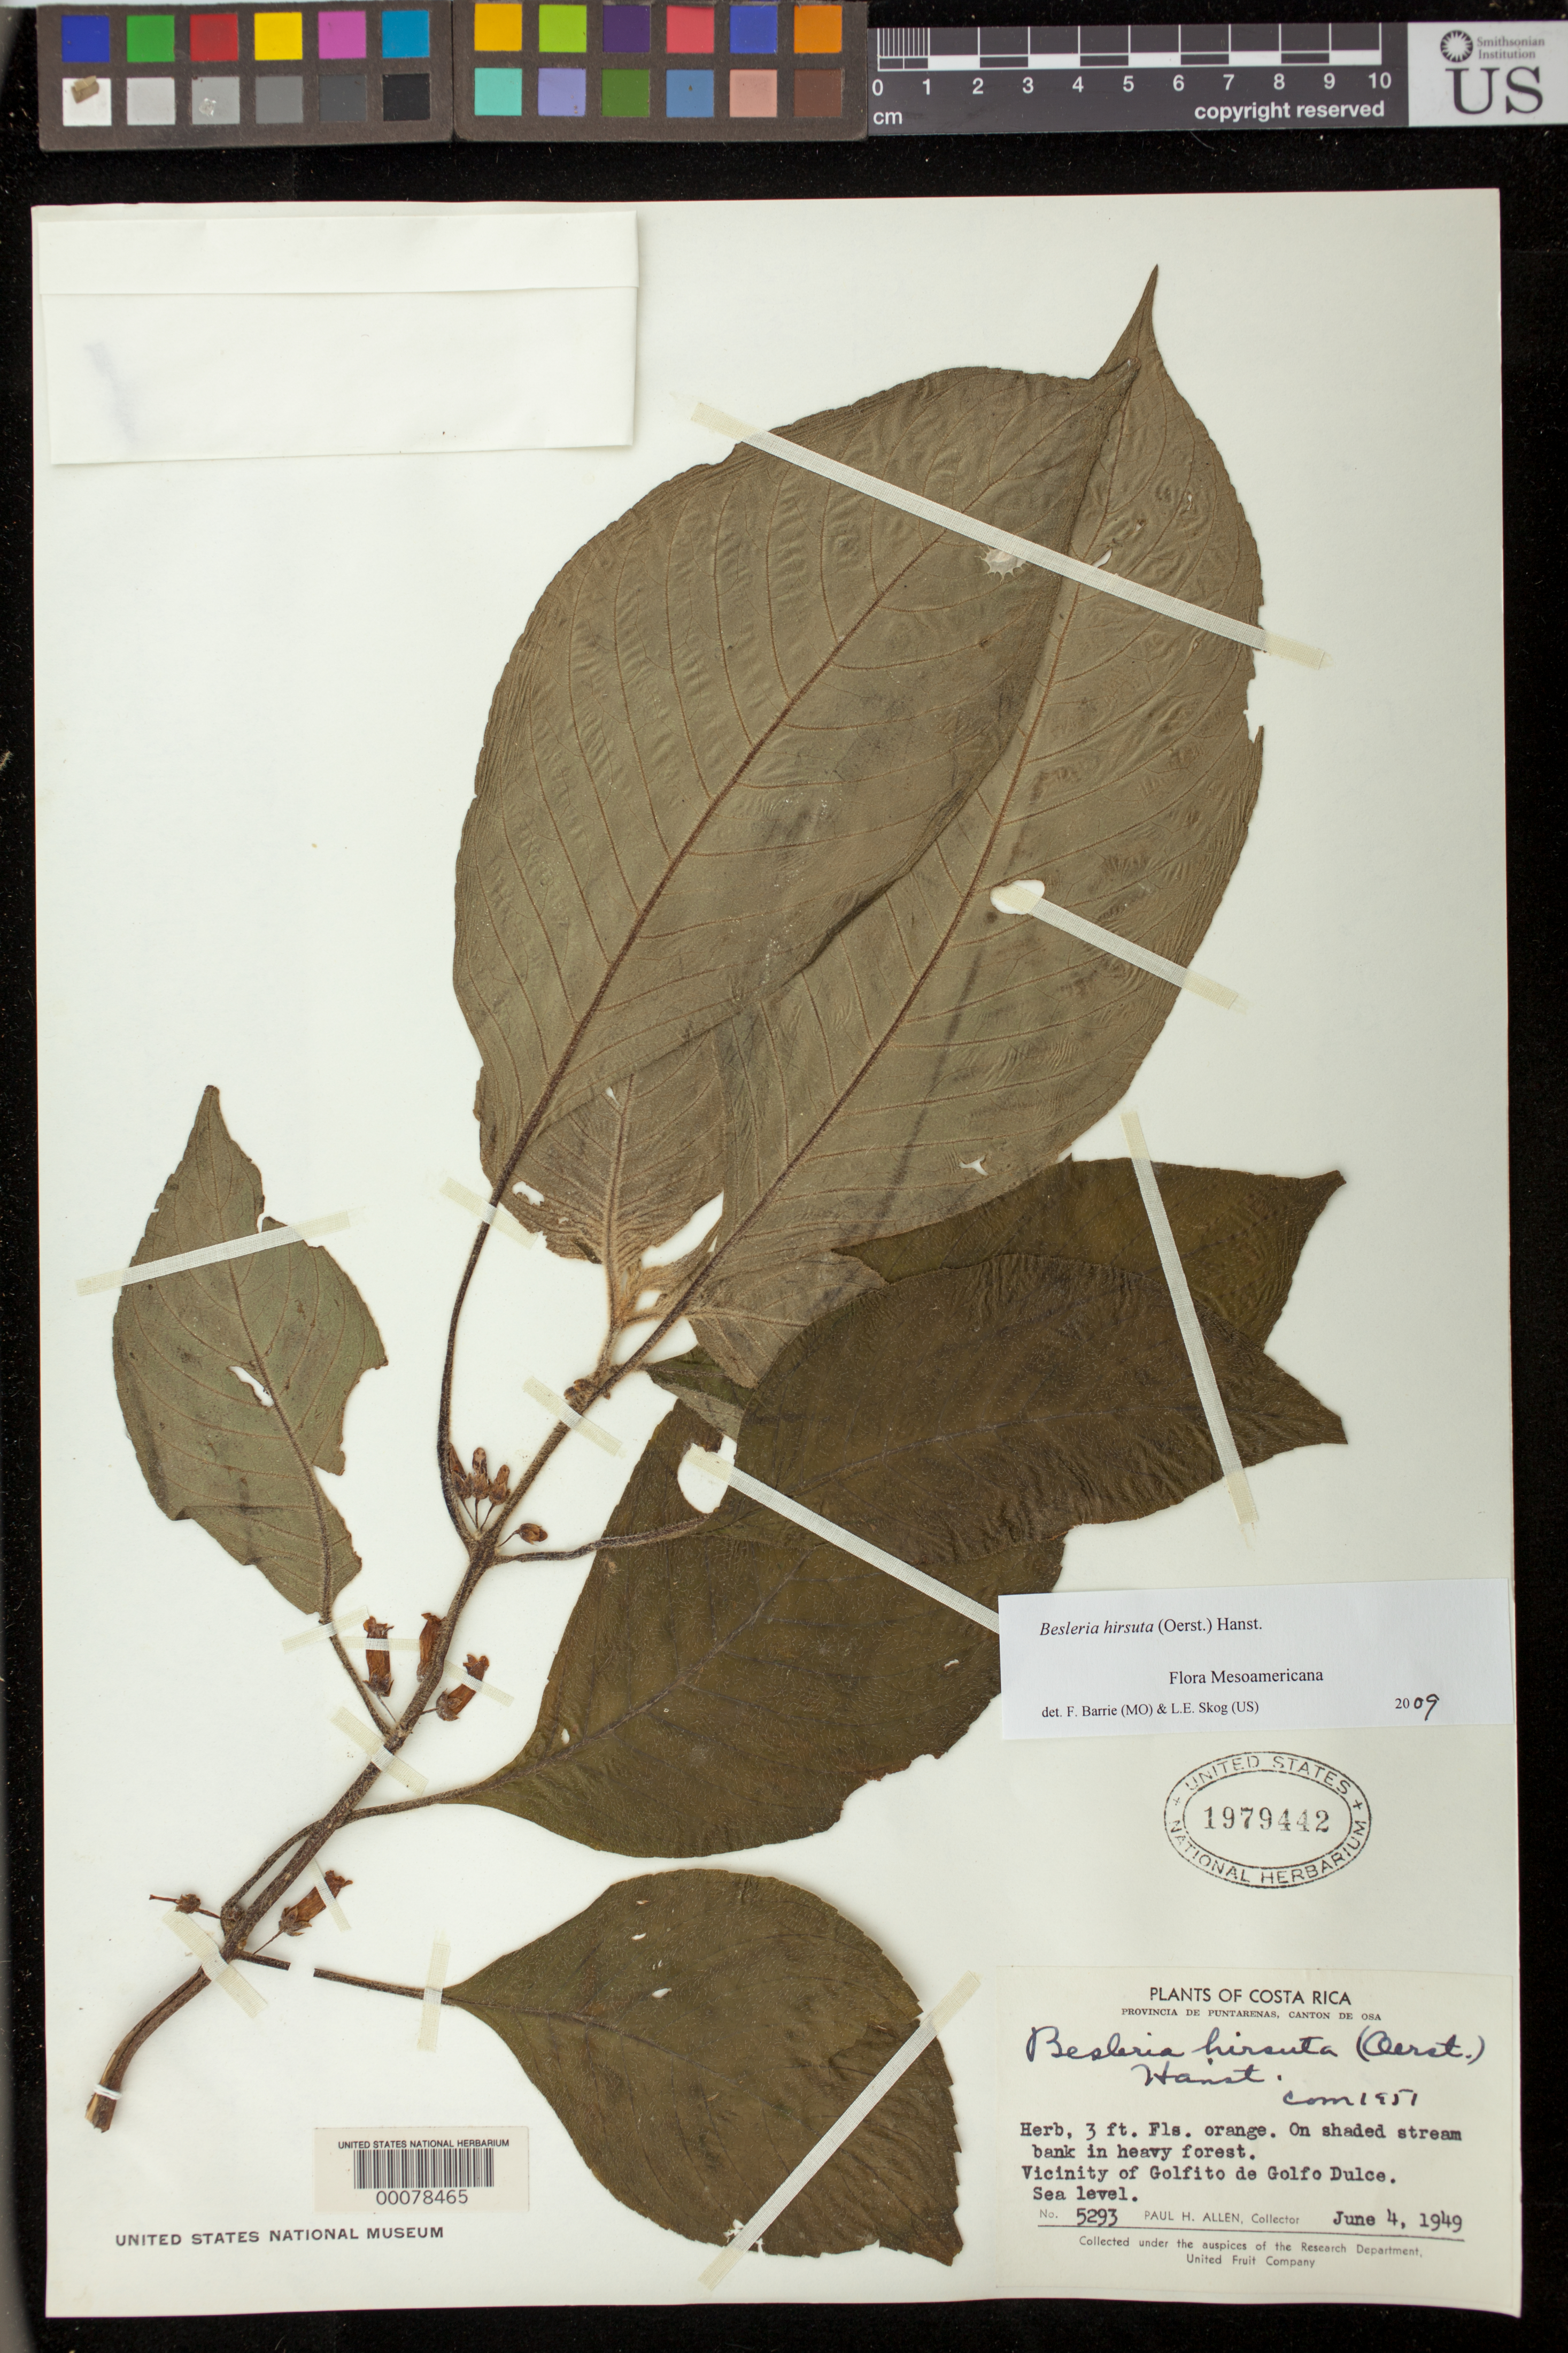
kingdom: Plantae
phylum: Tracheophyta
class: Magnoliopsida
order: Lamiales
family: Gesneriaceae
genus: Besleria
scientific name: Besleria hirsuta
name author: (Oerst.) Hanst.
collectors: P. H. Allen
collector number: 5293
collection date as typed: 04 Jun 1949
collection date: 1949-06-04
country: Costa Rica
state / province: Puntarenas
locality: Vicinity of Golfito de Golfo Dulce, sea level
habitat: On shaded stream bank in heavy forest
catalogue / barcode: US 1979442